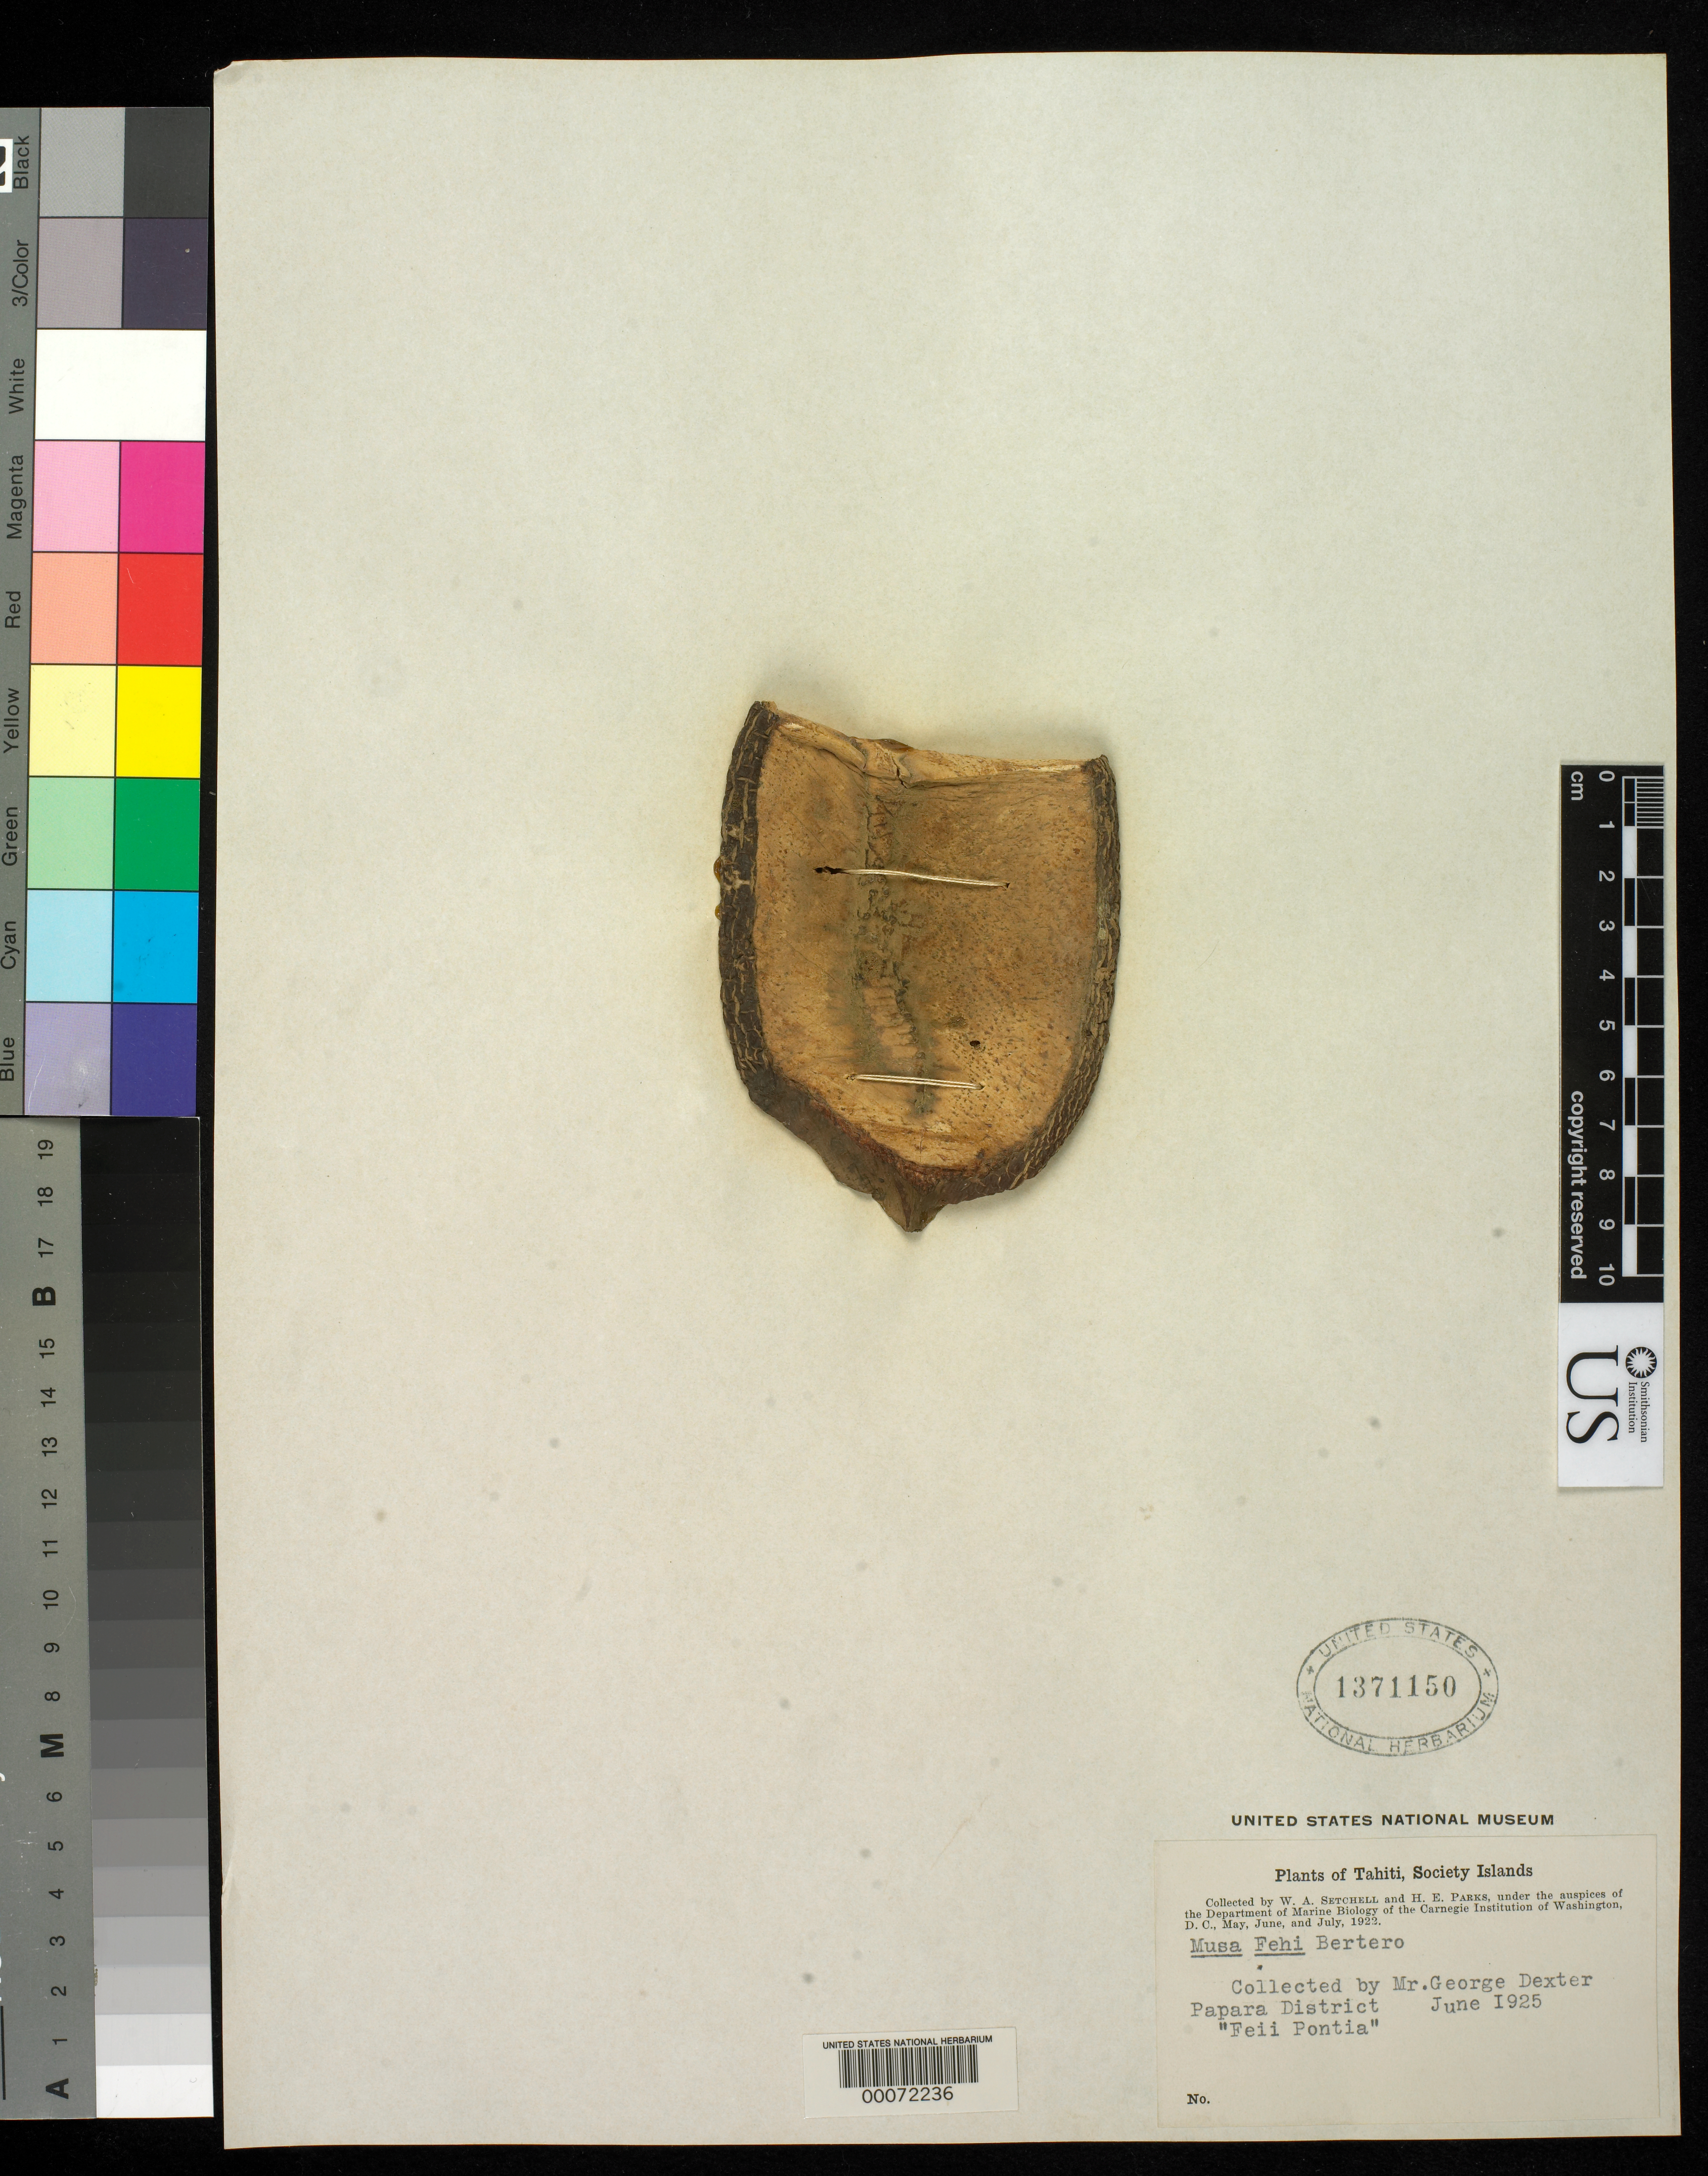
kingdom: Plantae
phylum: Tracheophyta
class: Liliopsida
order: Zingiberales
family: Musaceae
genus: Musa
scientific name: Musa fehi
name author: Bert. ex Vieill.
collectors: G. Dexter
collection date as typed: Jun 1925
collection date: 1925-06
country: French Polynesia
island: Tahiti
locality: Papara district [Society Is.]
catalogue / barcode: US 1371150